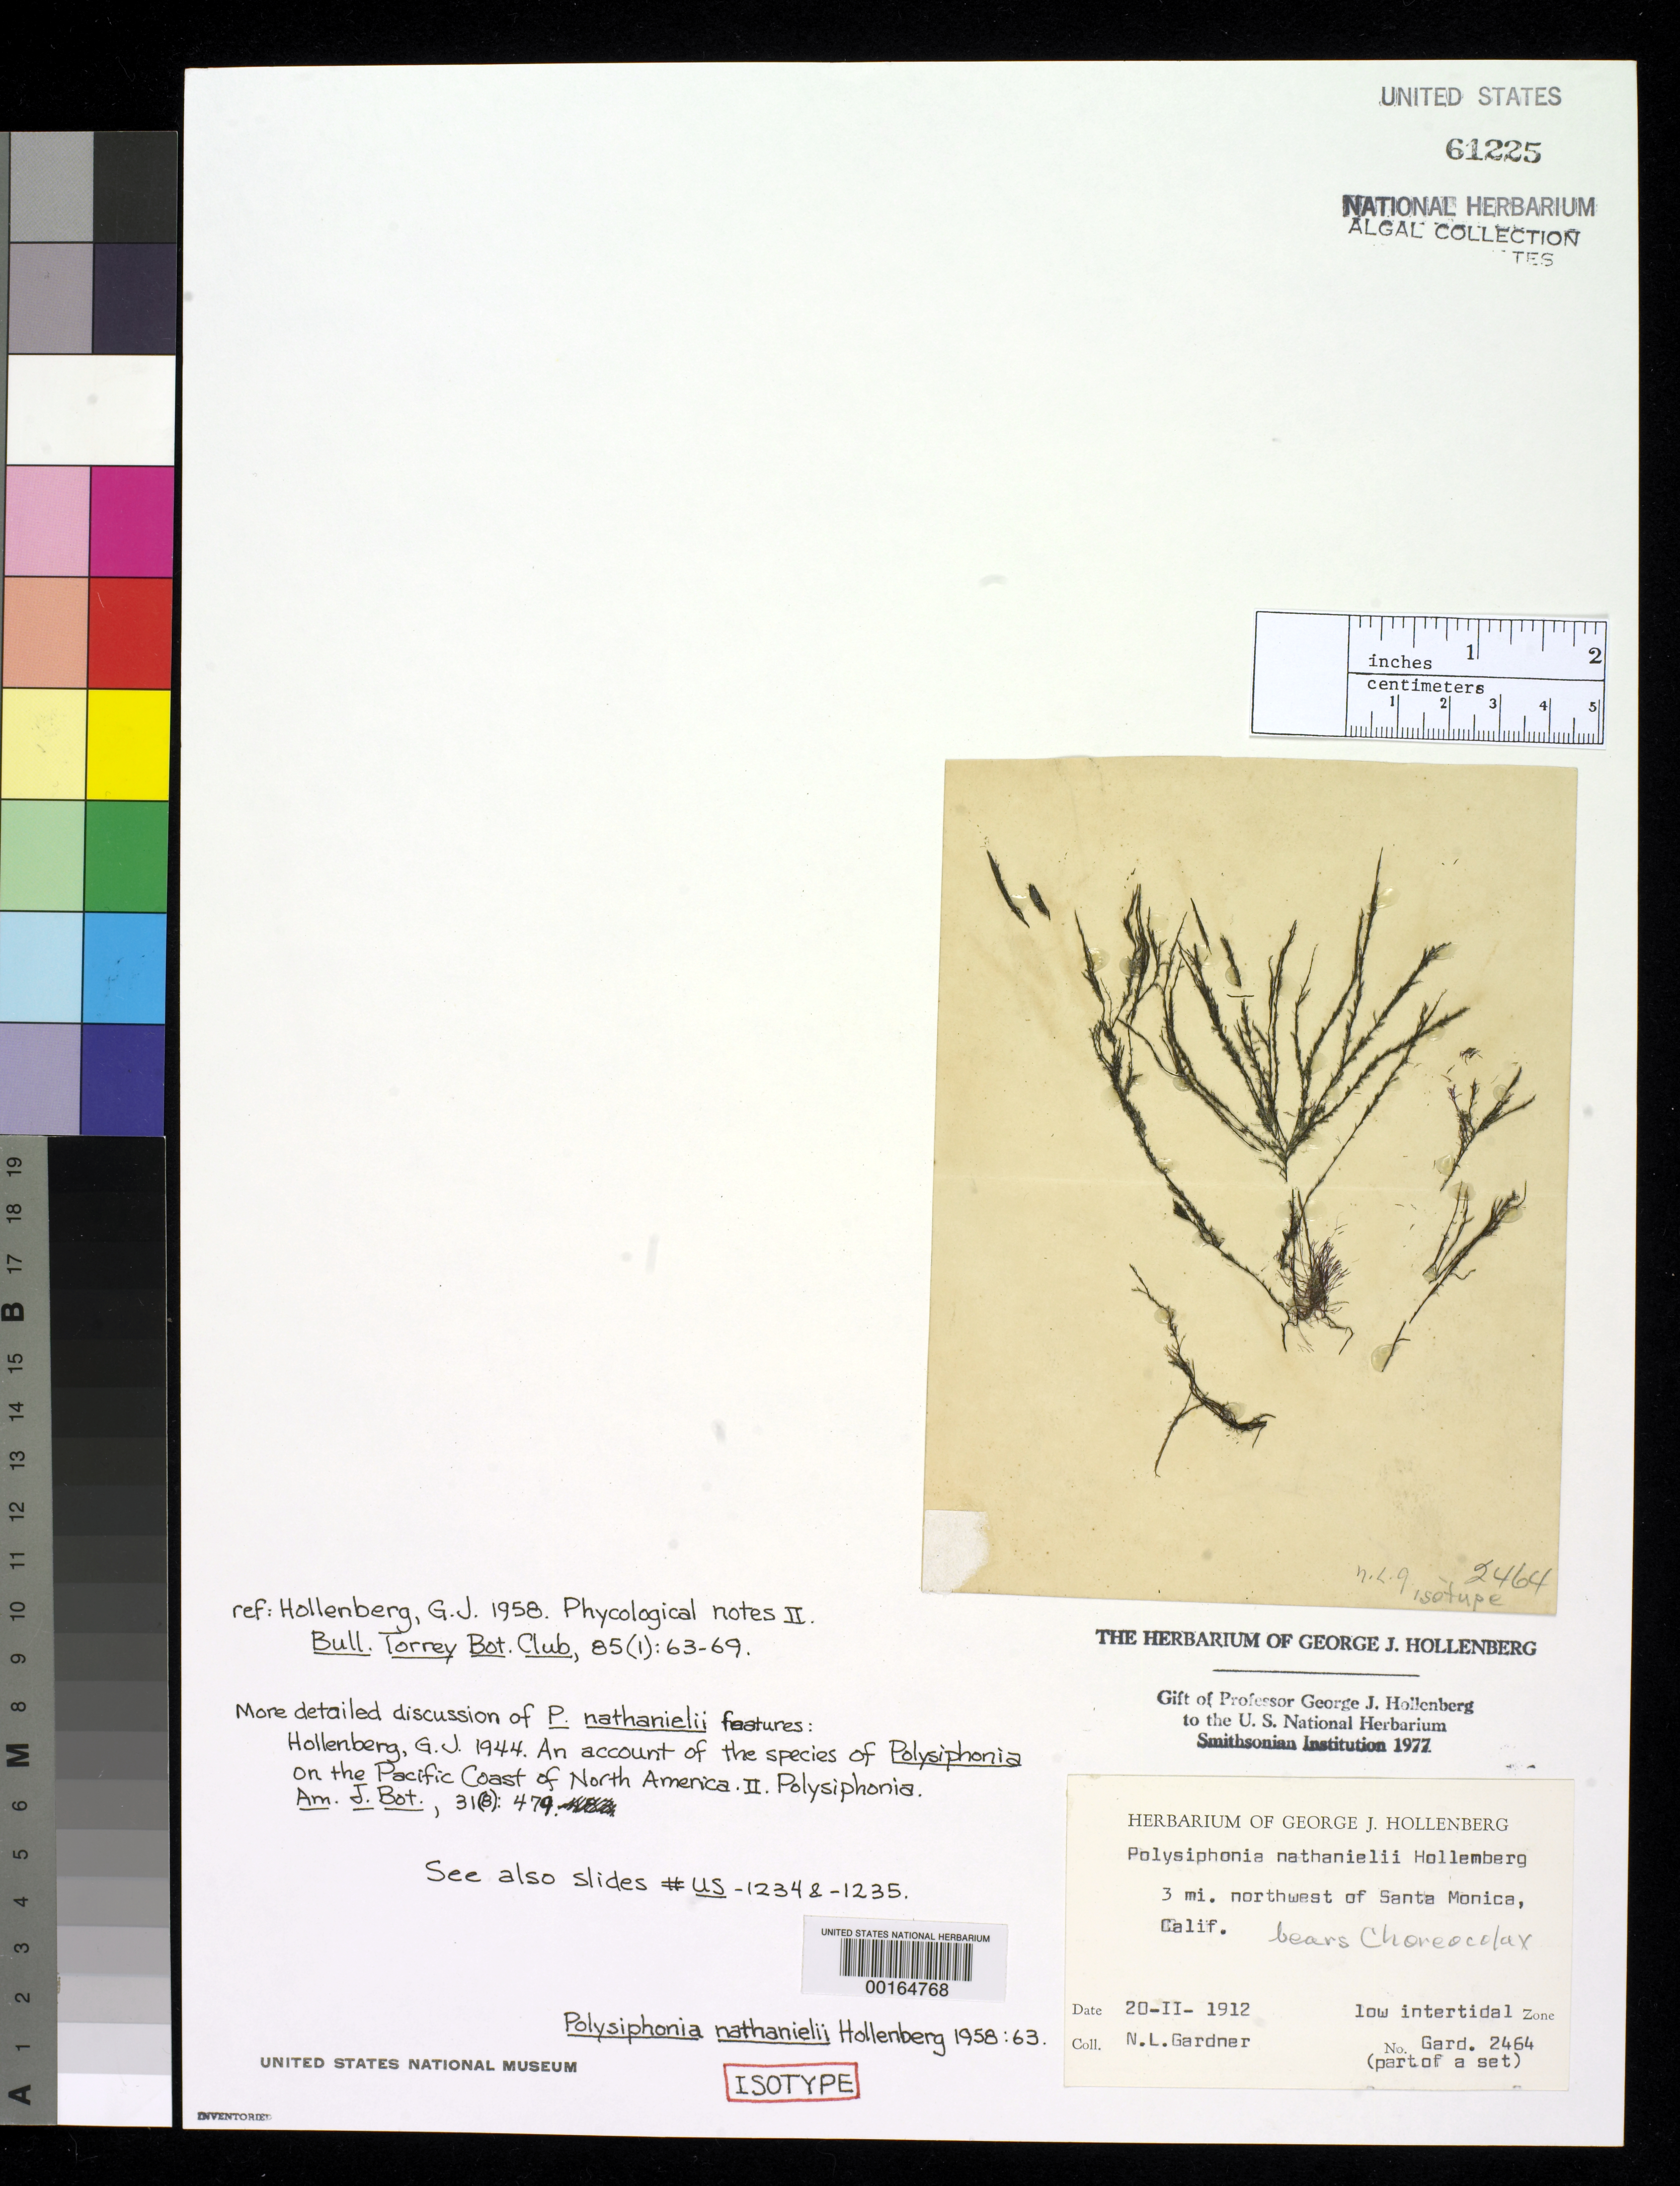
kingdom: Plantae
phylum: Rhodophyta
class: Florideophyceae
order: Ceramiales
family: Rhodomelaceae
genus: Polysiphonia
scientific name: Polysiphonia nathanielii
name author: Hollenb.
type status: Isotype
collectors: N. Gardner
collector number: NLG 2464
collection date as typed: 20 Feb 1912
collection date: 1912-02-20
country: United States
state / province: California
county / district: Los Angeles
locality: Ca. 3 miles northwest of Santa Monica.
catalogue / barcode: US 61225